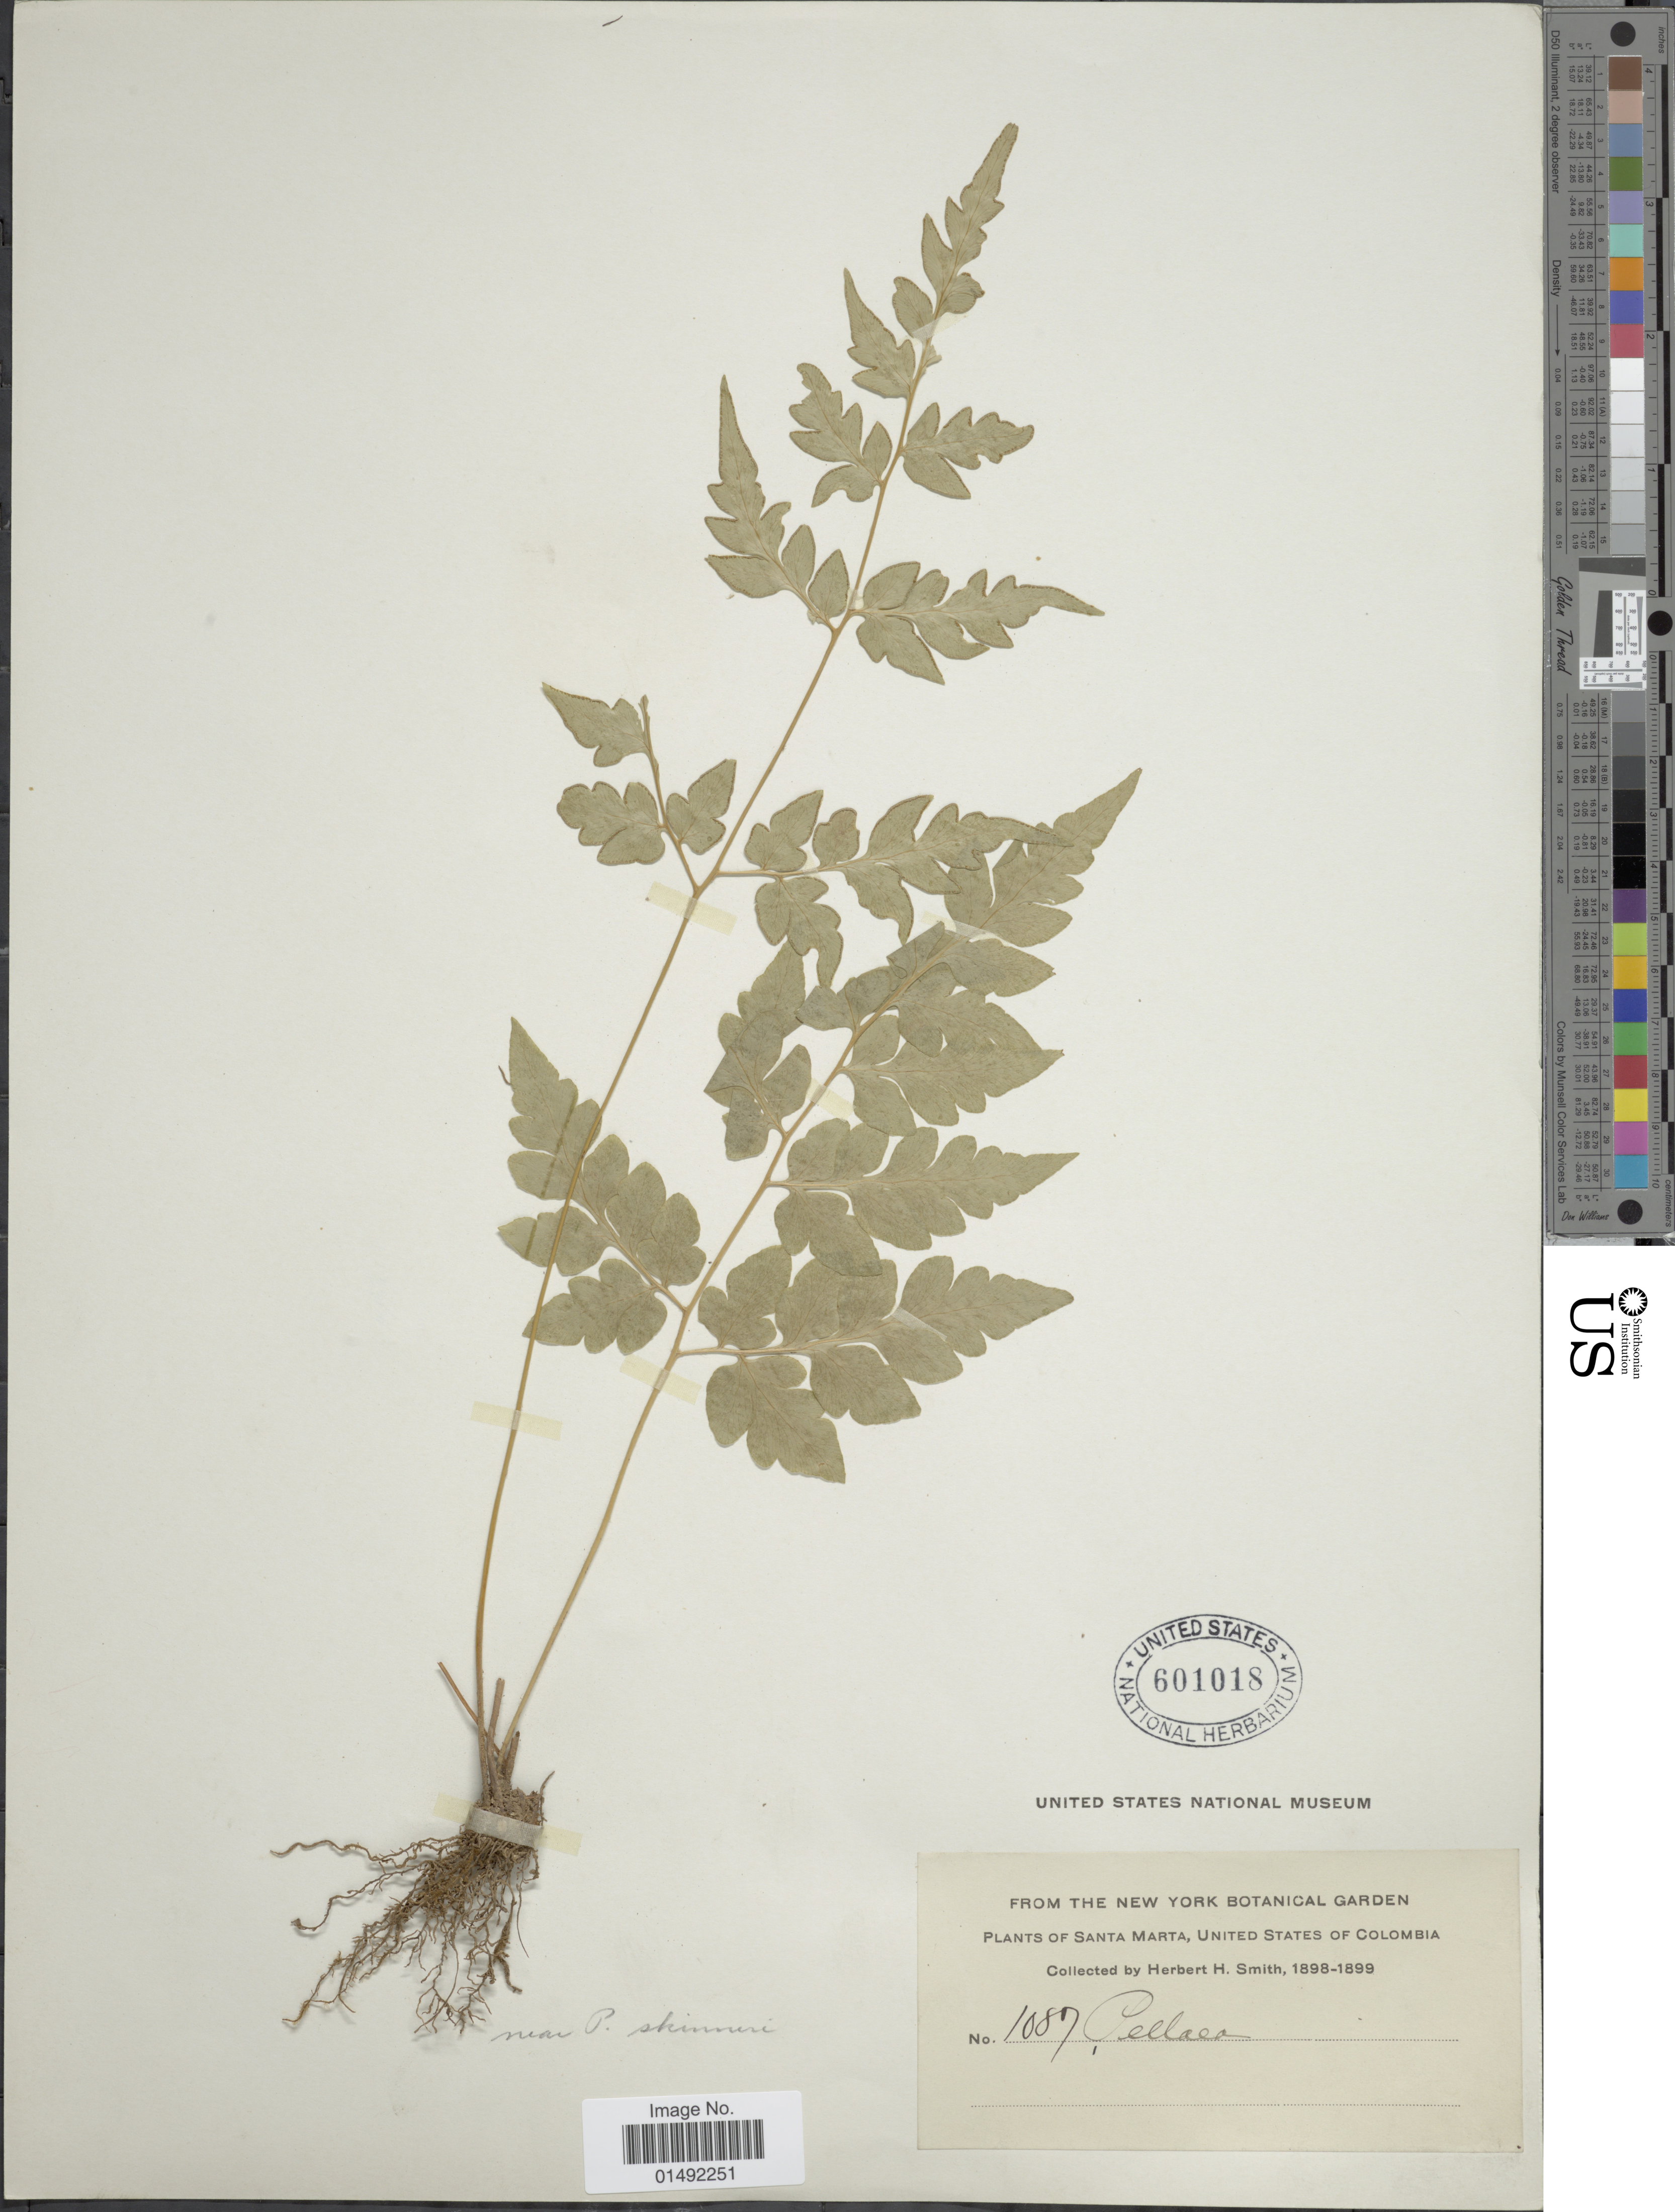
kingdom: Plantae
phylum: Tracheophyta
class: Polypodiopsida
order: Polypodiales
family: Pteridaceae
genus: Pellaea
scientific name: Pellaea skinneri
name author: Hook.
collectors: Herbert H. Smith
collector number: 1087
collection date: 1898/1899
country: Colombia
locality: Santa Marta, United States of Colombia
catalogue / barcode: US 601018